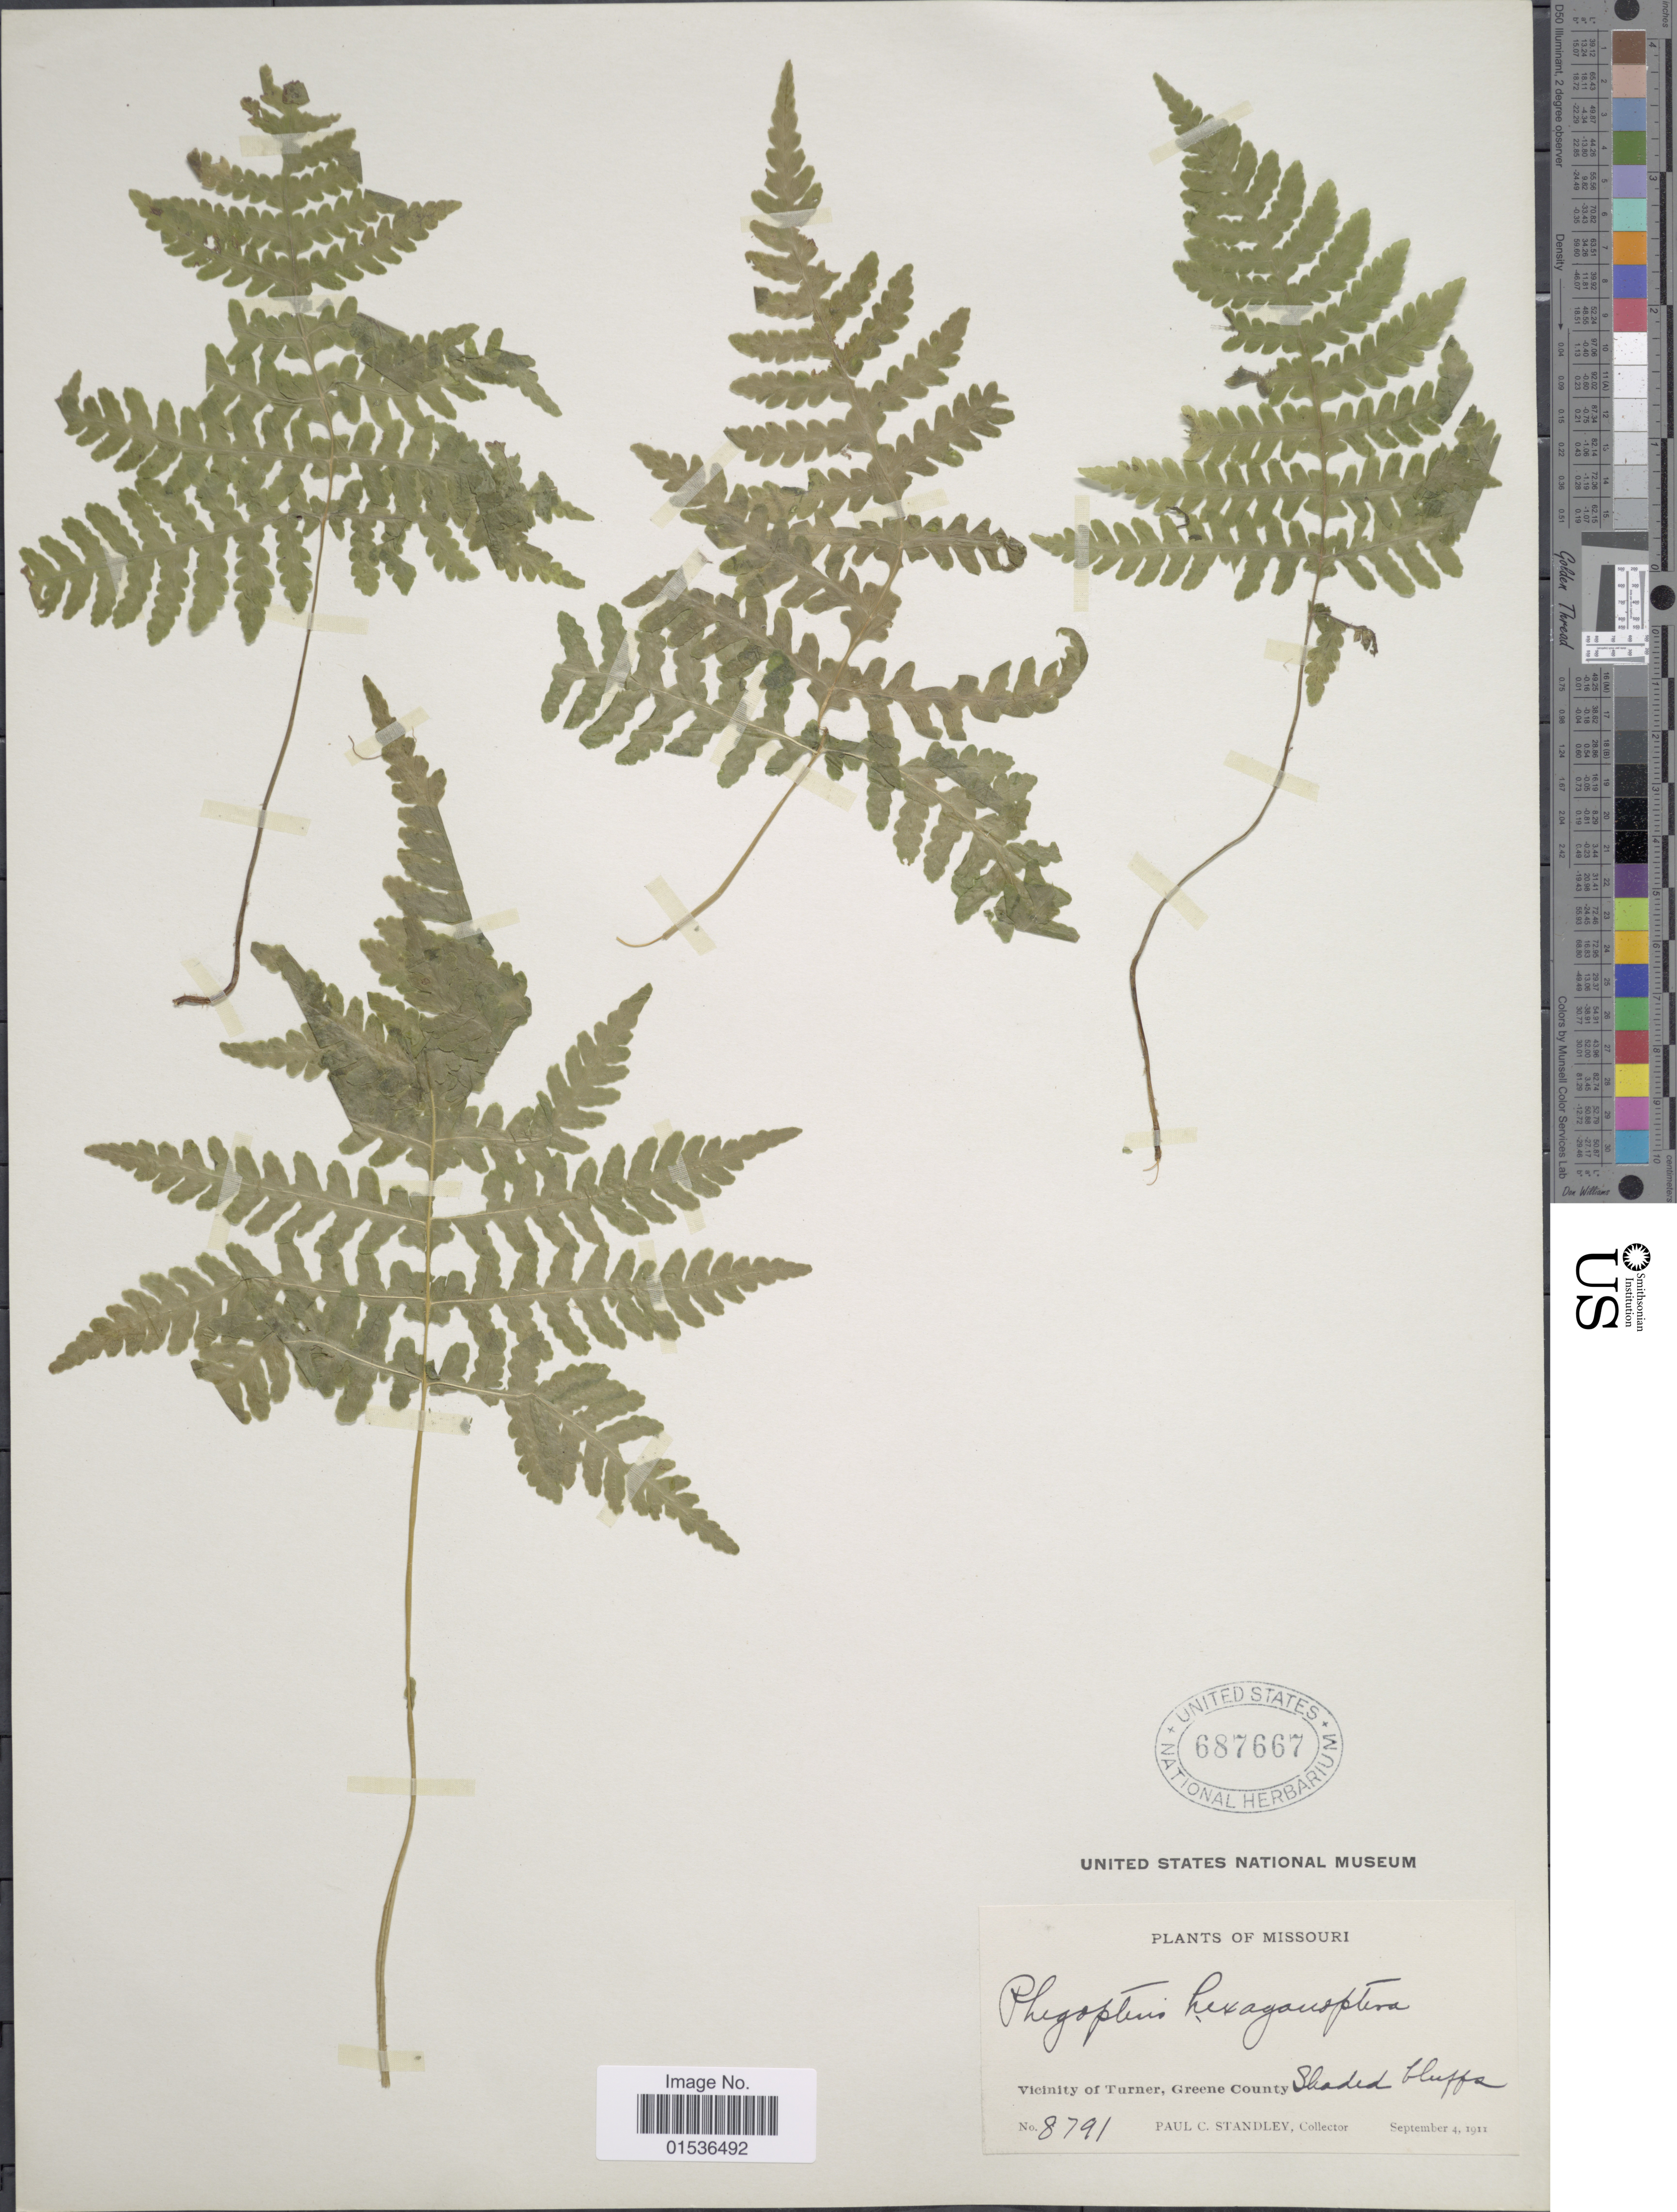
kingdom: Plantae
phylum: Tracheophyta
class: Polypodiopsida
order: Polypodiales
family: Thelypteridaceae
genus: Phegopteris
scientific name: Phegopteris hexagonoptera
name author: (Michx.) Fée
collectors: P. C. Standley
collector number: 8791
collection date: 1911-09-04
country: United States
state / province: Missouri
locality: Vicinity of Turner, Greene County.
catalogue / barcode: US 687667